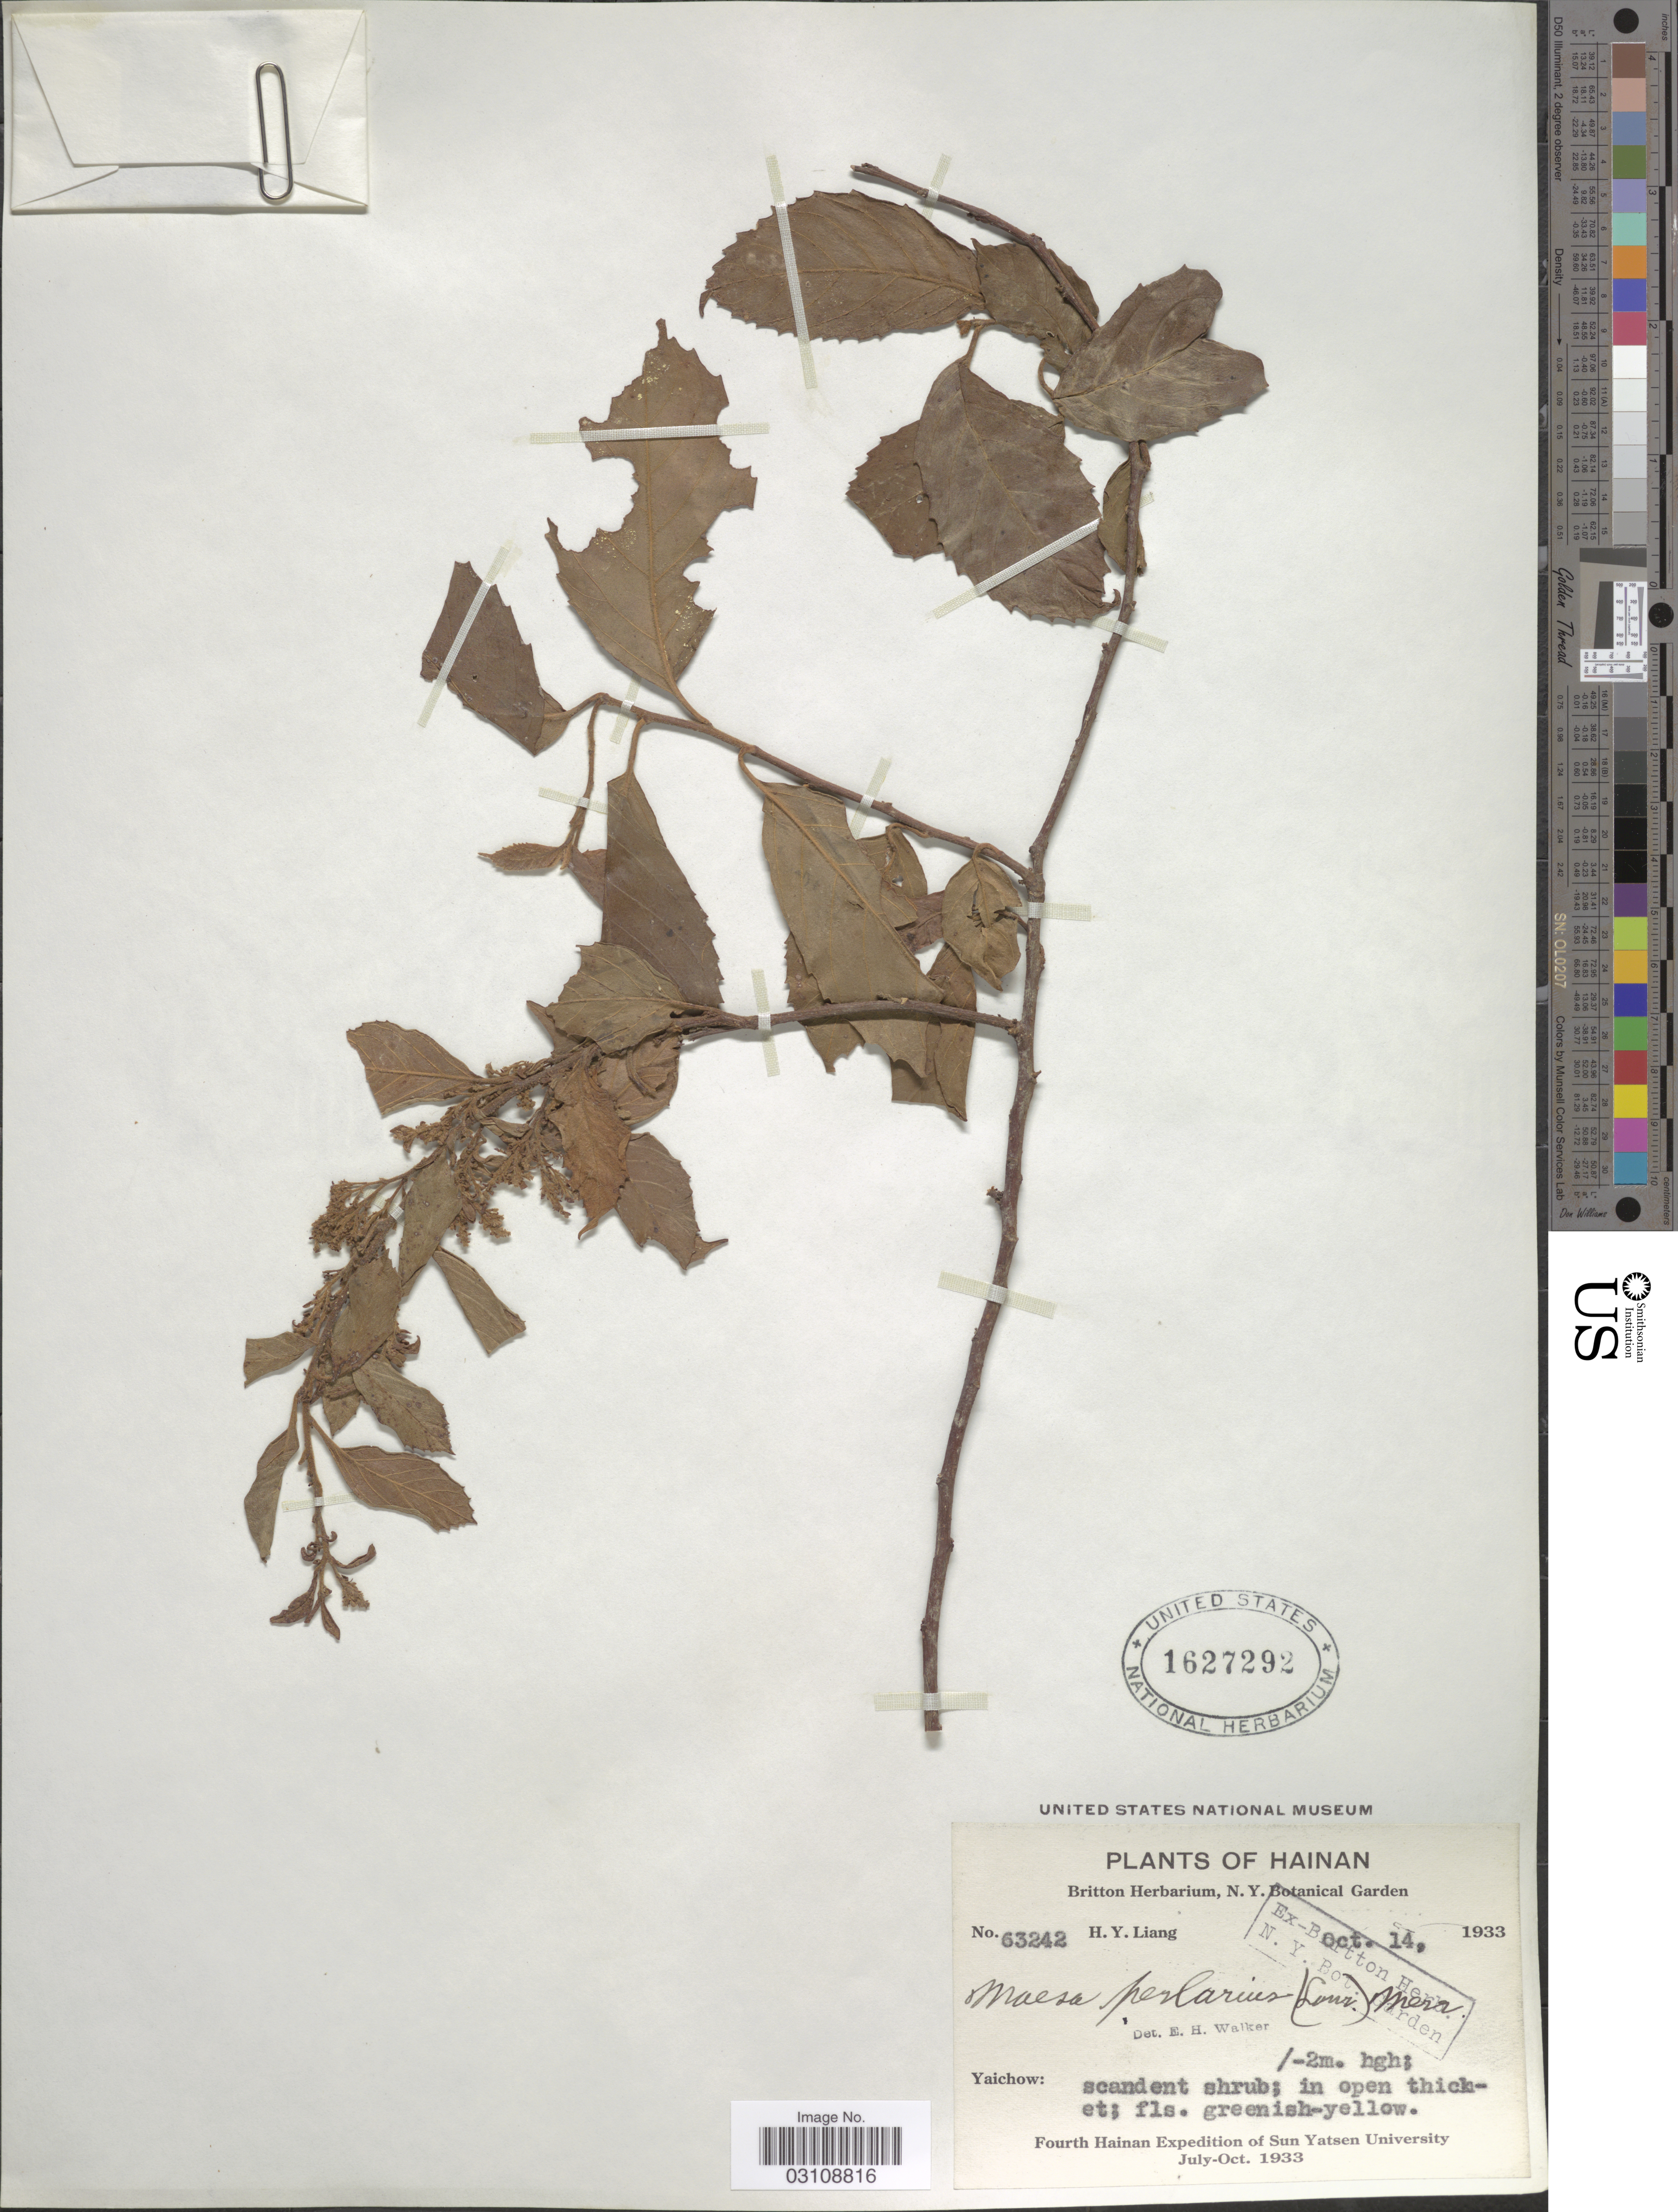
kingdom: Plantae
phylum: Tracheophyta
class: Magnoliopsida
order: Ericales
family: Primulaceae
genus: Maesa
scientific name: Maesa perlaria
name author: (Lour.) Merr.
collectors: H. Y. Liang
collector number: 63242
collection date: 1933-10-14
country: China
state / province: Hainan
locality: Yaichow.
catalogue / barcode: US 1627292